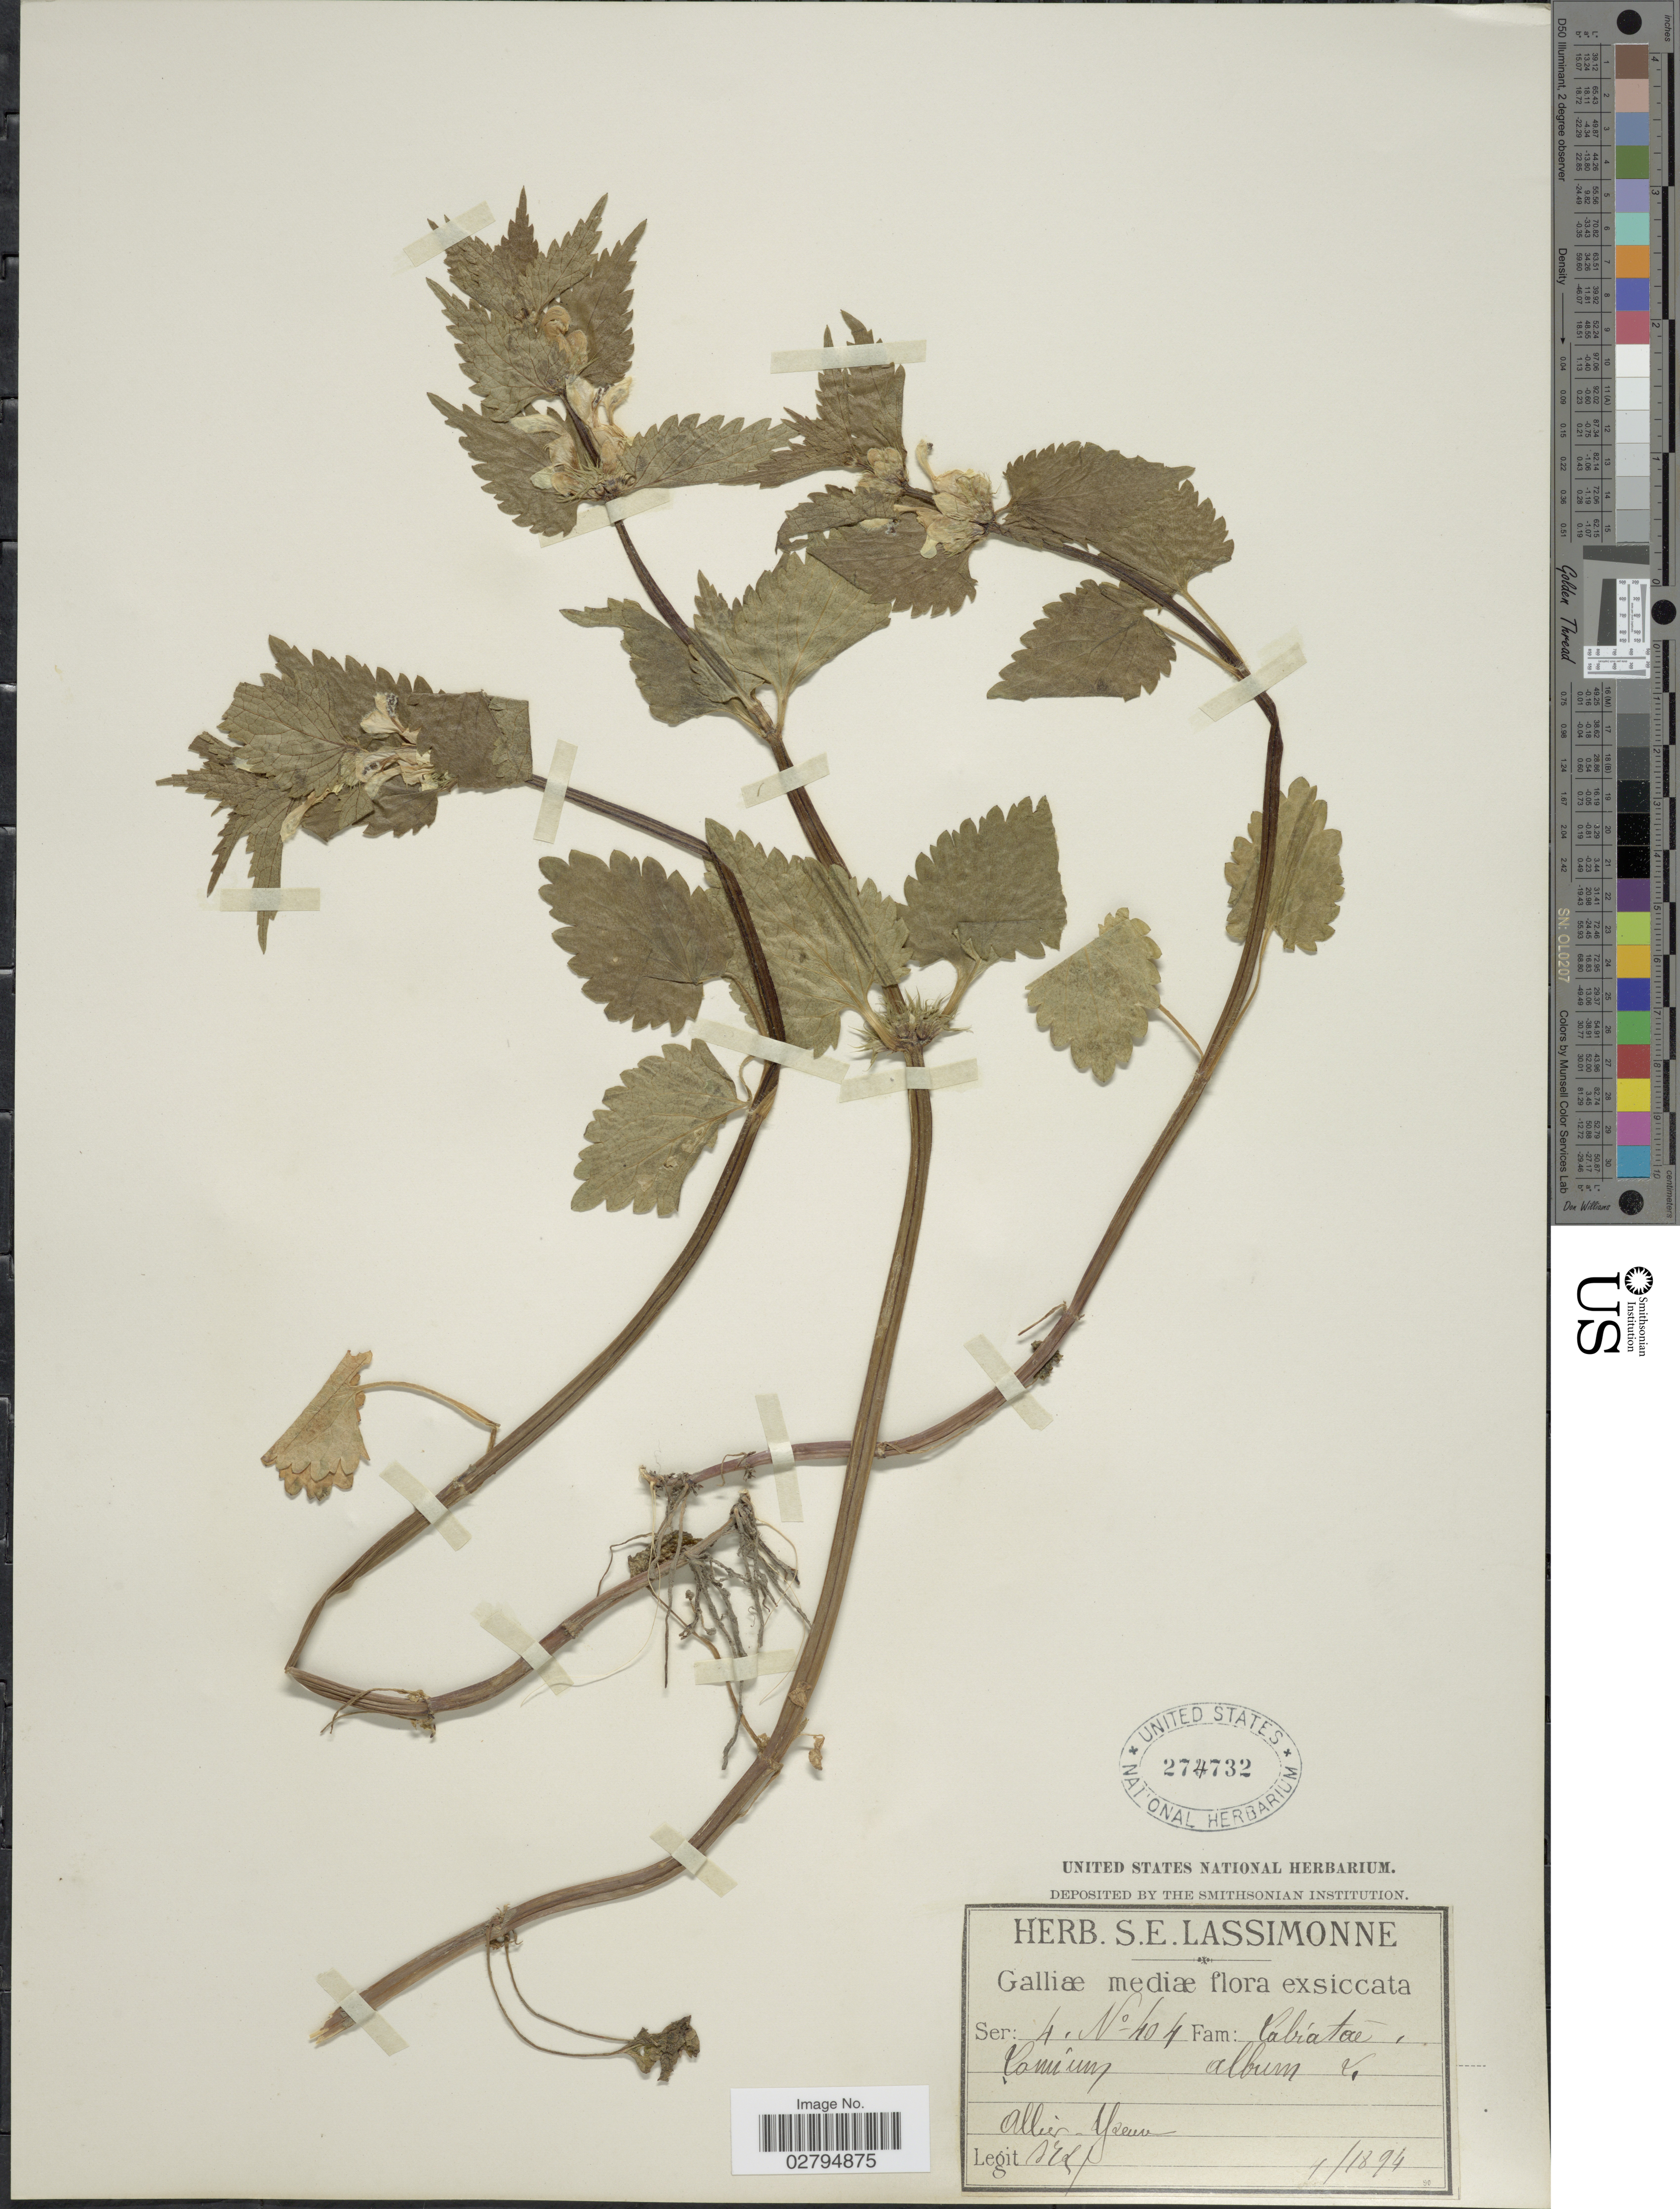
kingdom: Plantae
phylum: Tracheophyta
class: Magnoliopsida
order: Lamiales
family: Lamiaceae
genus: Lamium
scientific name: Lamium album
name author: L.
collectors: S. Lassimonne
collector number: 404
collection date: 1894-04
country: France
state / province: Auvergne-Rhône-Alpes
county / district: Allier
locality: Galliæ mediæ [Central France]. Allier - Yseure [Yzeure].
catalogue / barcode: US 274732